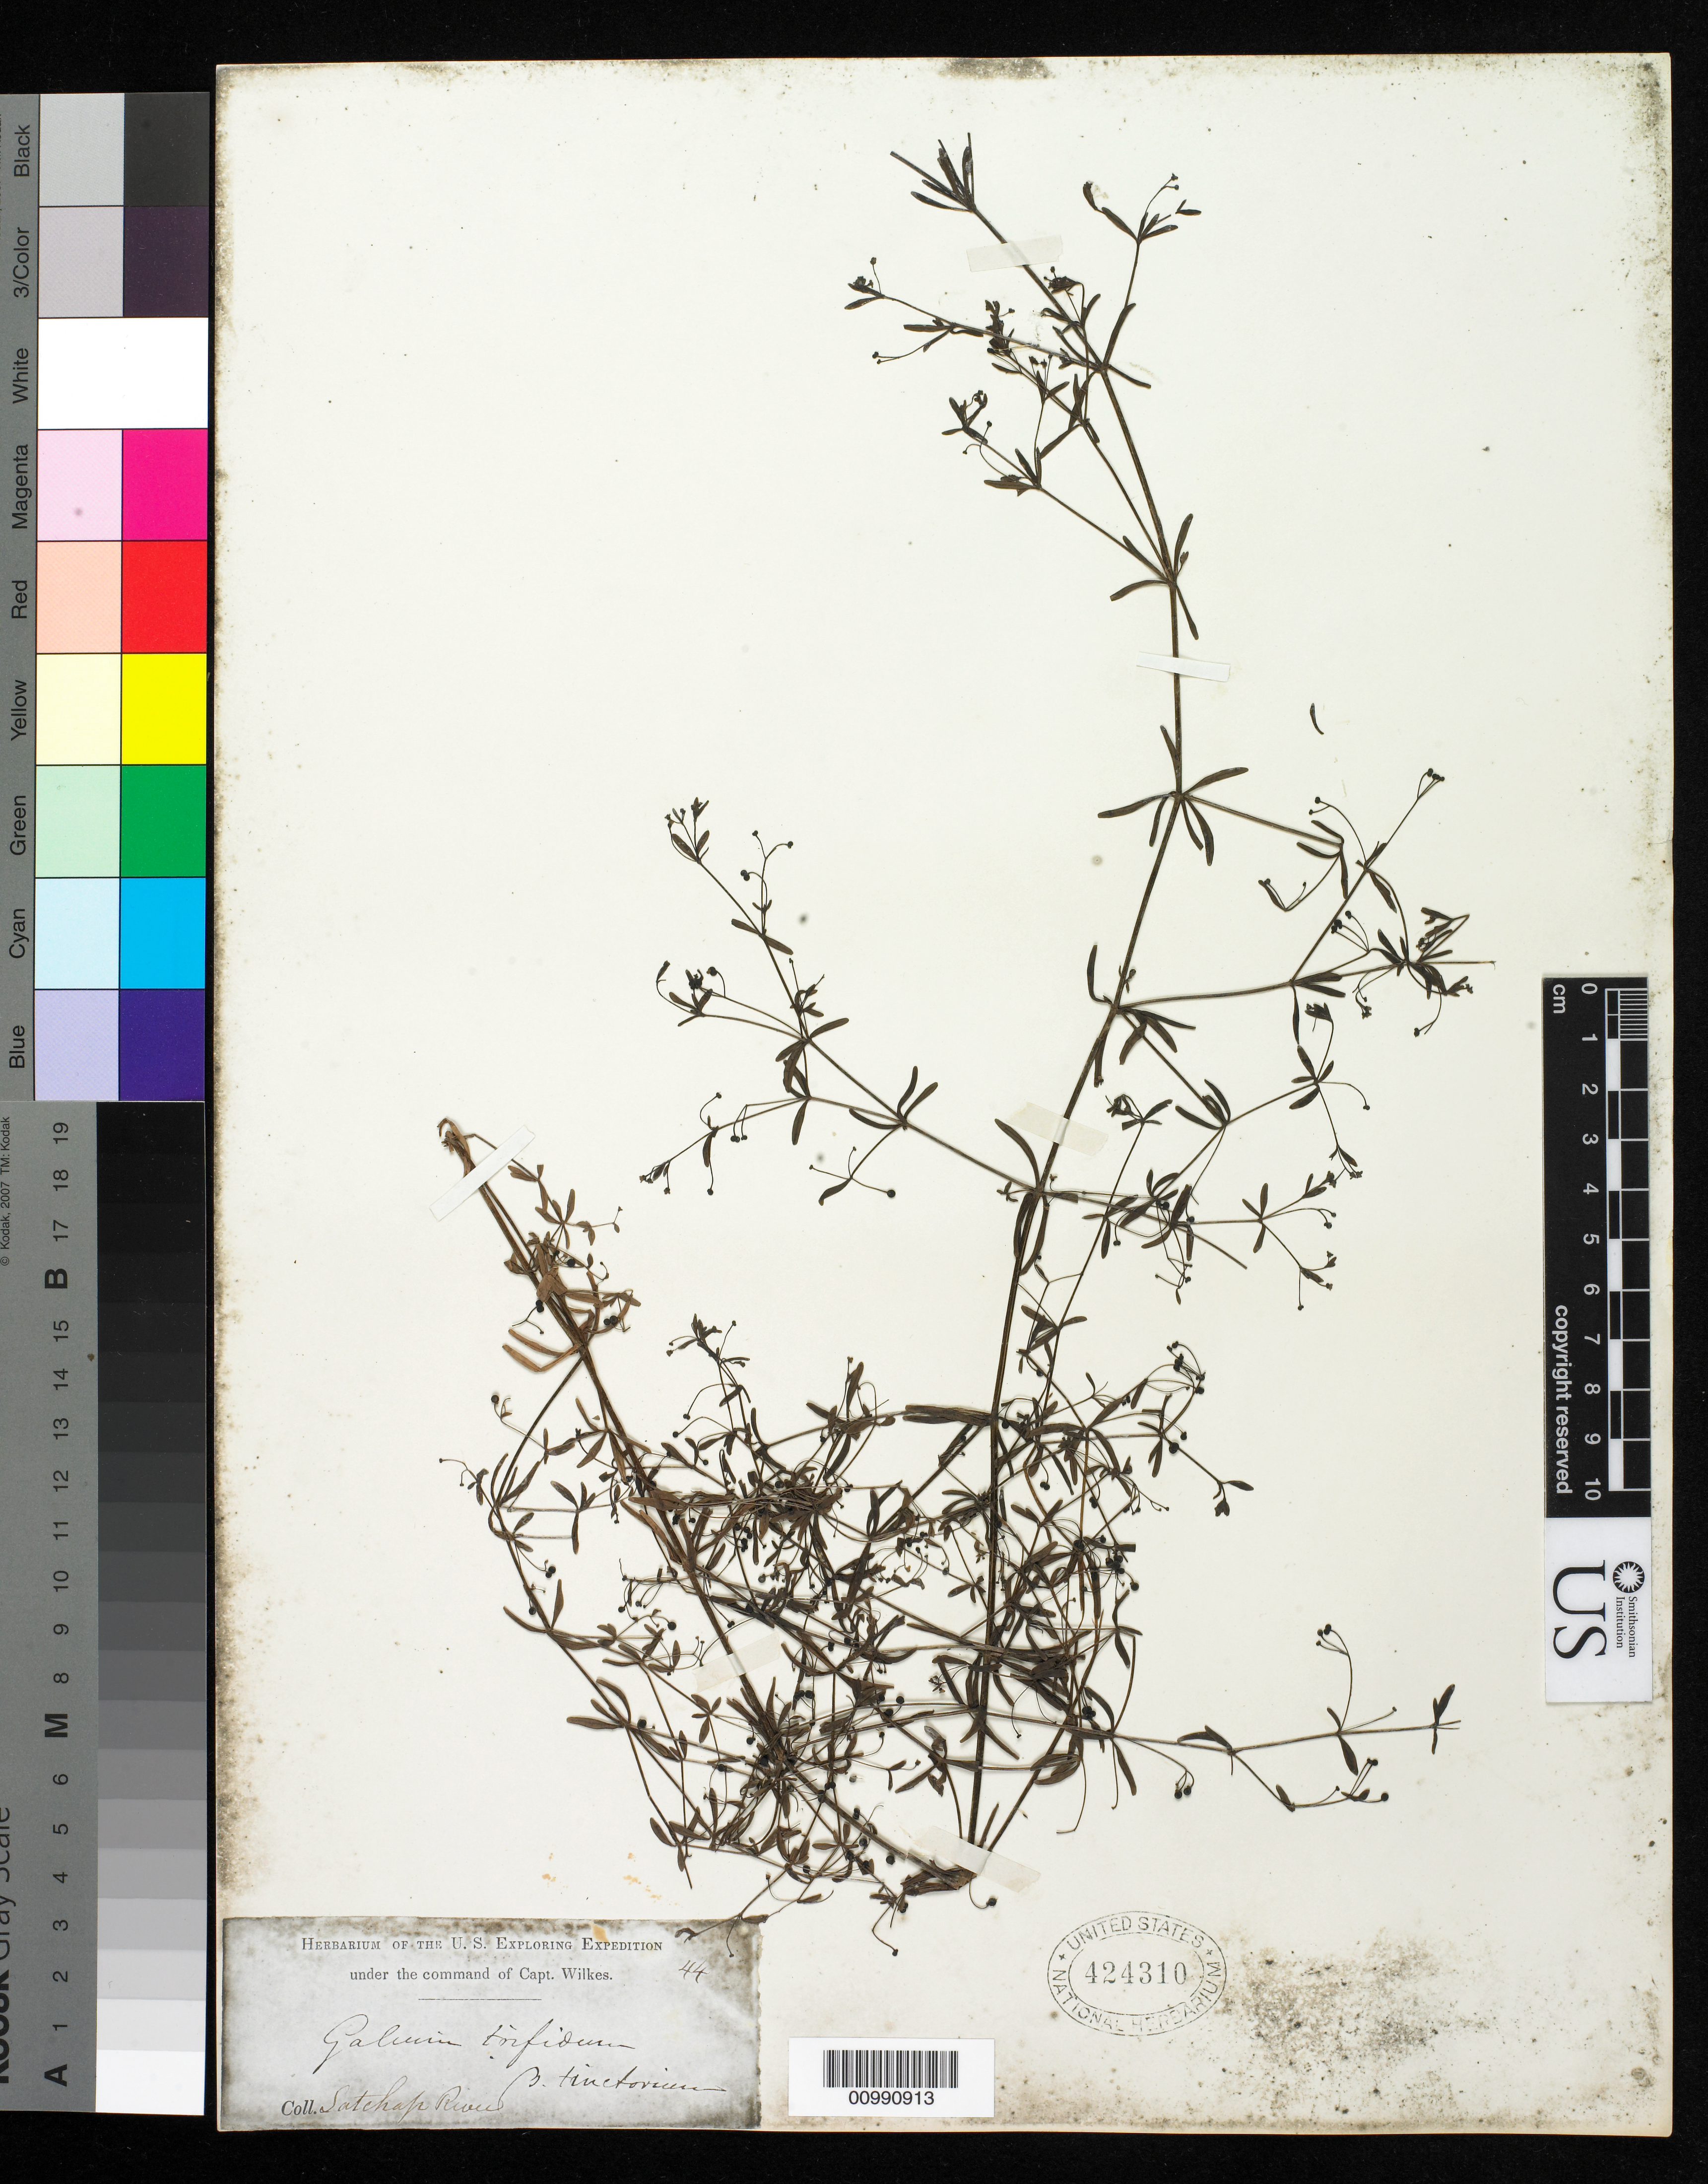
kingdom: Plantae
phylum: Tracheophyta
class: Magnoliopsida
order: Gentianales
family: Rubiaceae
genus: Galium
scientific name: Galium trifidum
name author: L.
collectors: Wilkes Explor. Exped.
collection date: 1838/1842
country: United States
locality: Satcha - ? River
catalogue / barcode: US 424310